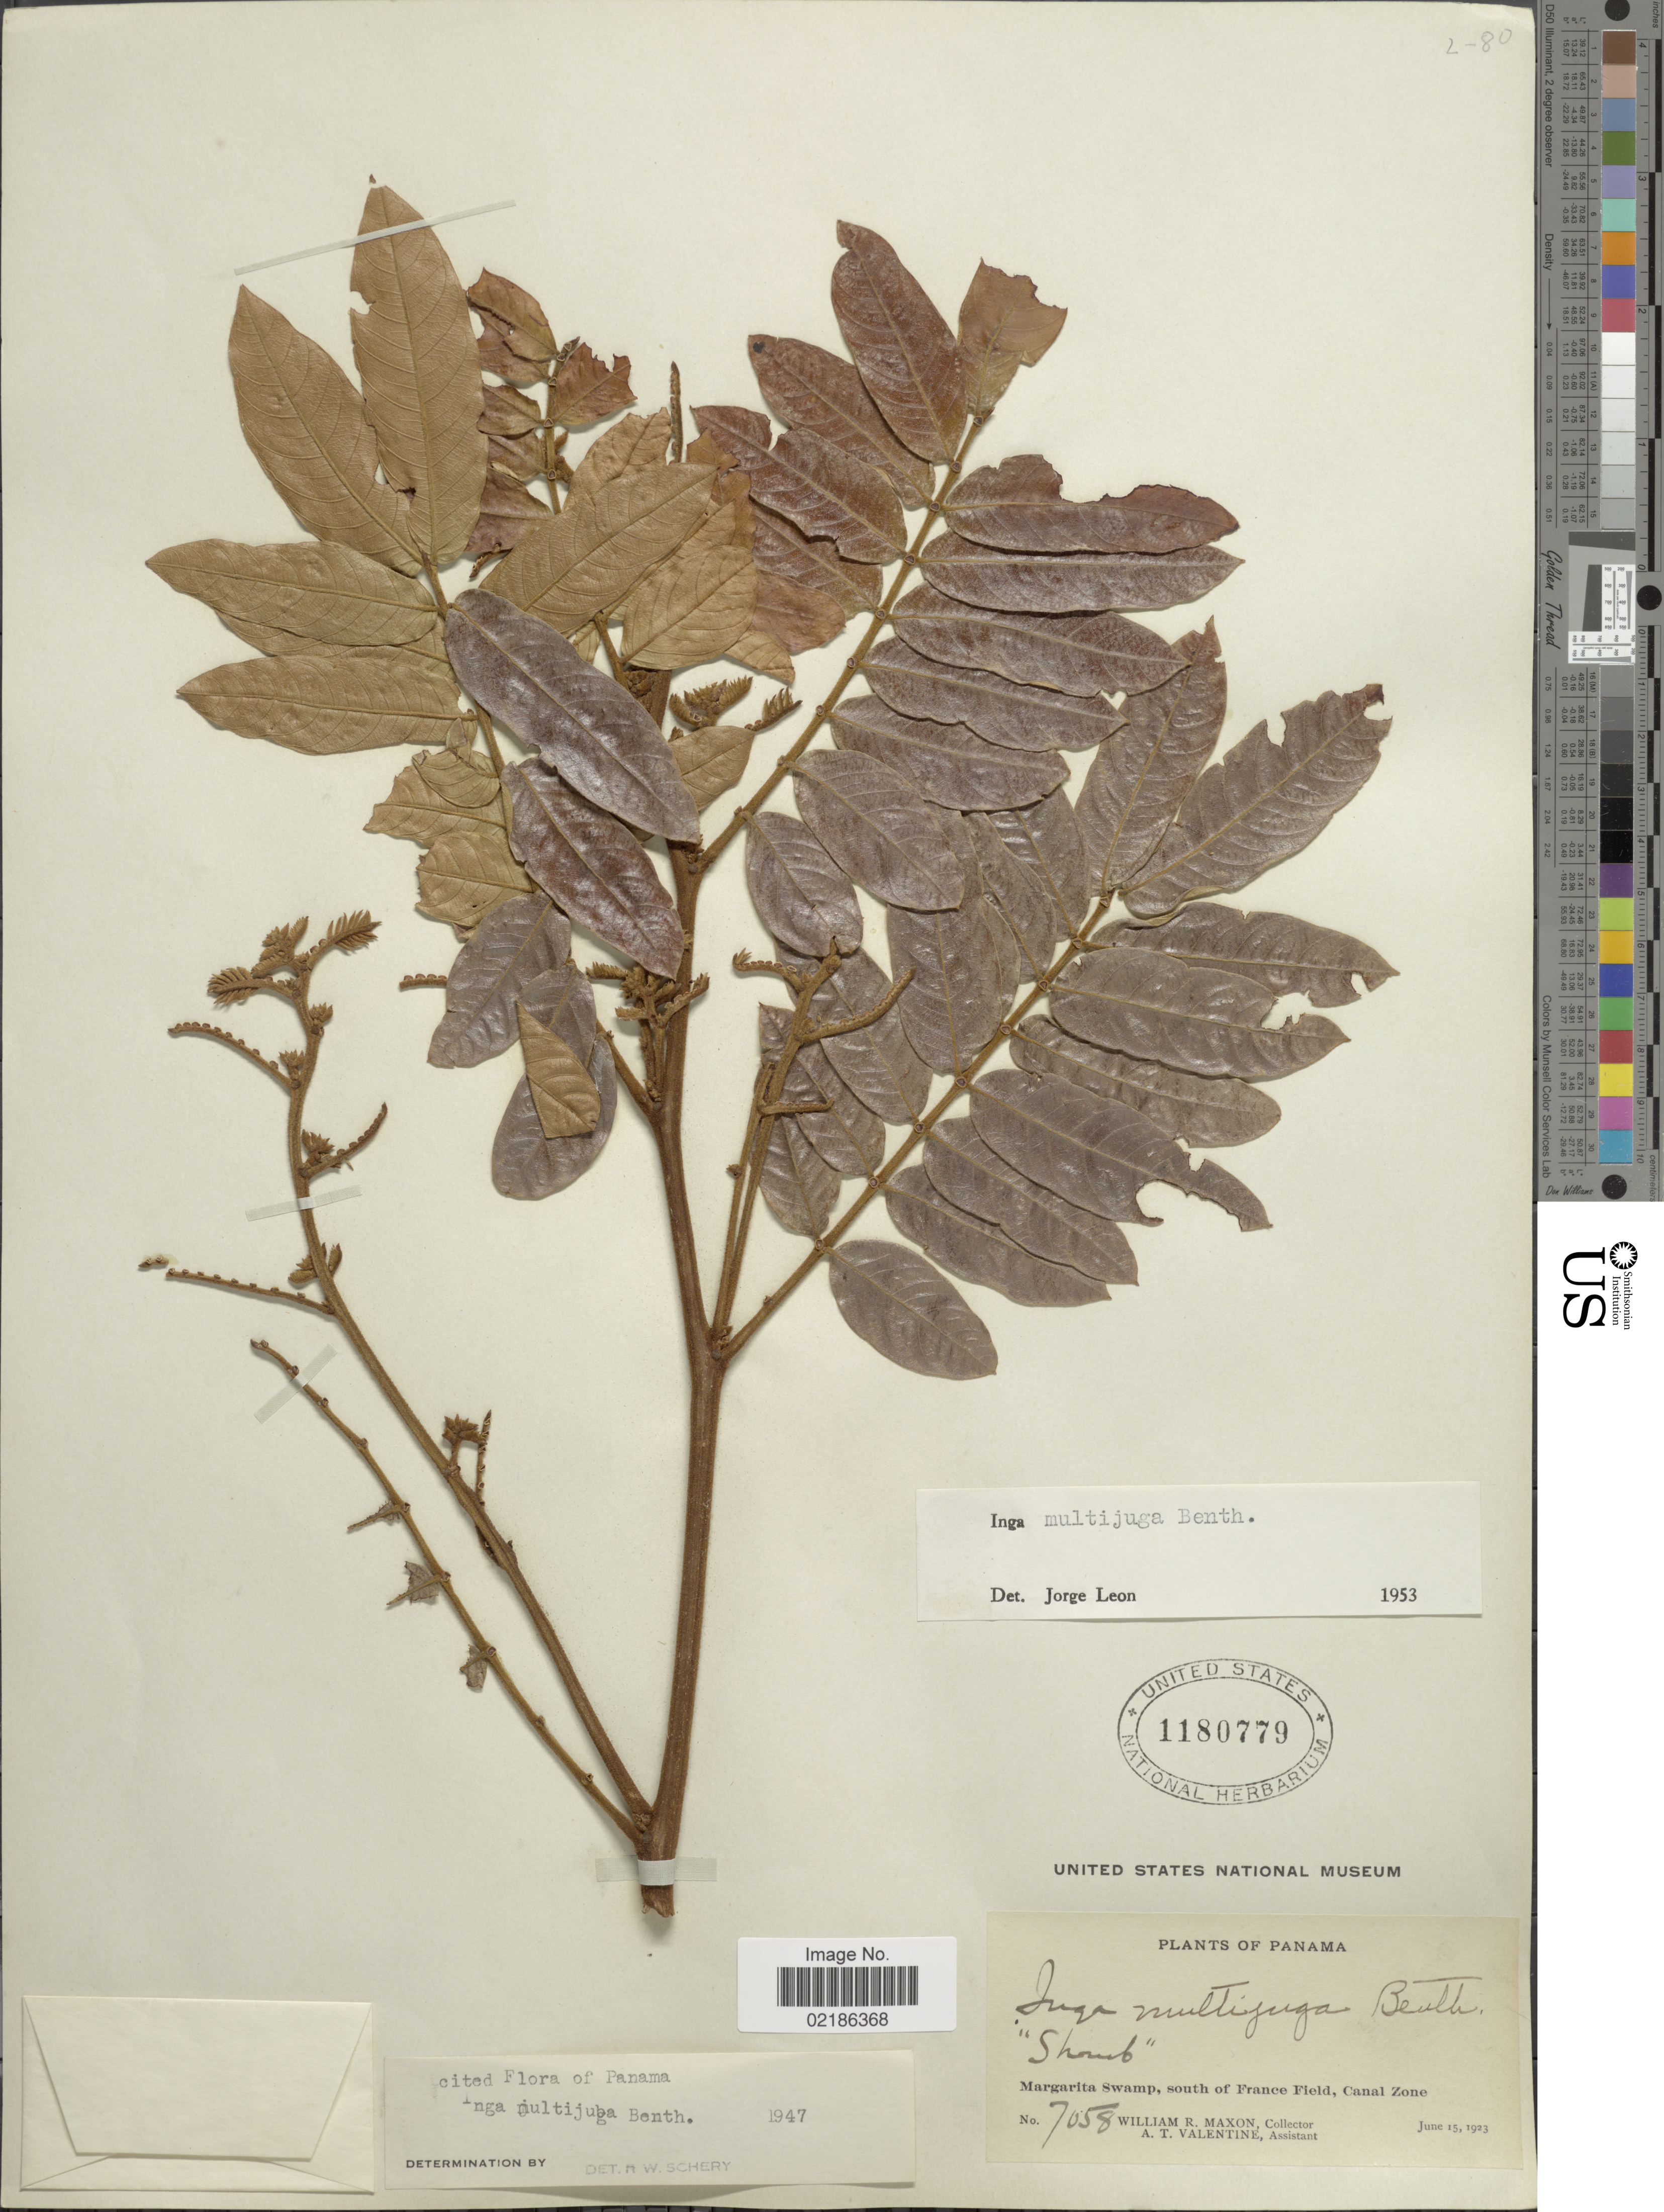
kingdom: Plantae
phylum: Tracheophyta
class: Magnoliopsida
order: Fabales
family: Fabaceae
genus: Inga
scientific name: Inga multijuga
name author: Benth.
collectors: W. R. Maxon & A. Valentine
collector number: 7058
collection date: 1923-06-15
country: Panama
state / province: Colón / Panamá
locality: Margarita Swamp, south of France Field, Canal Zone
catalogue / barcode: US 1180779